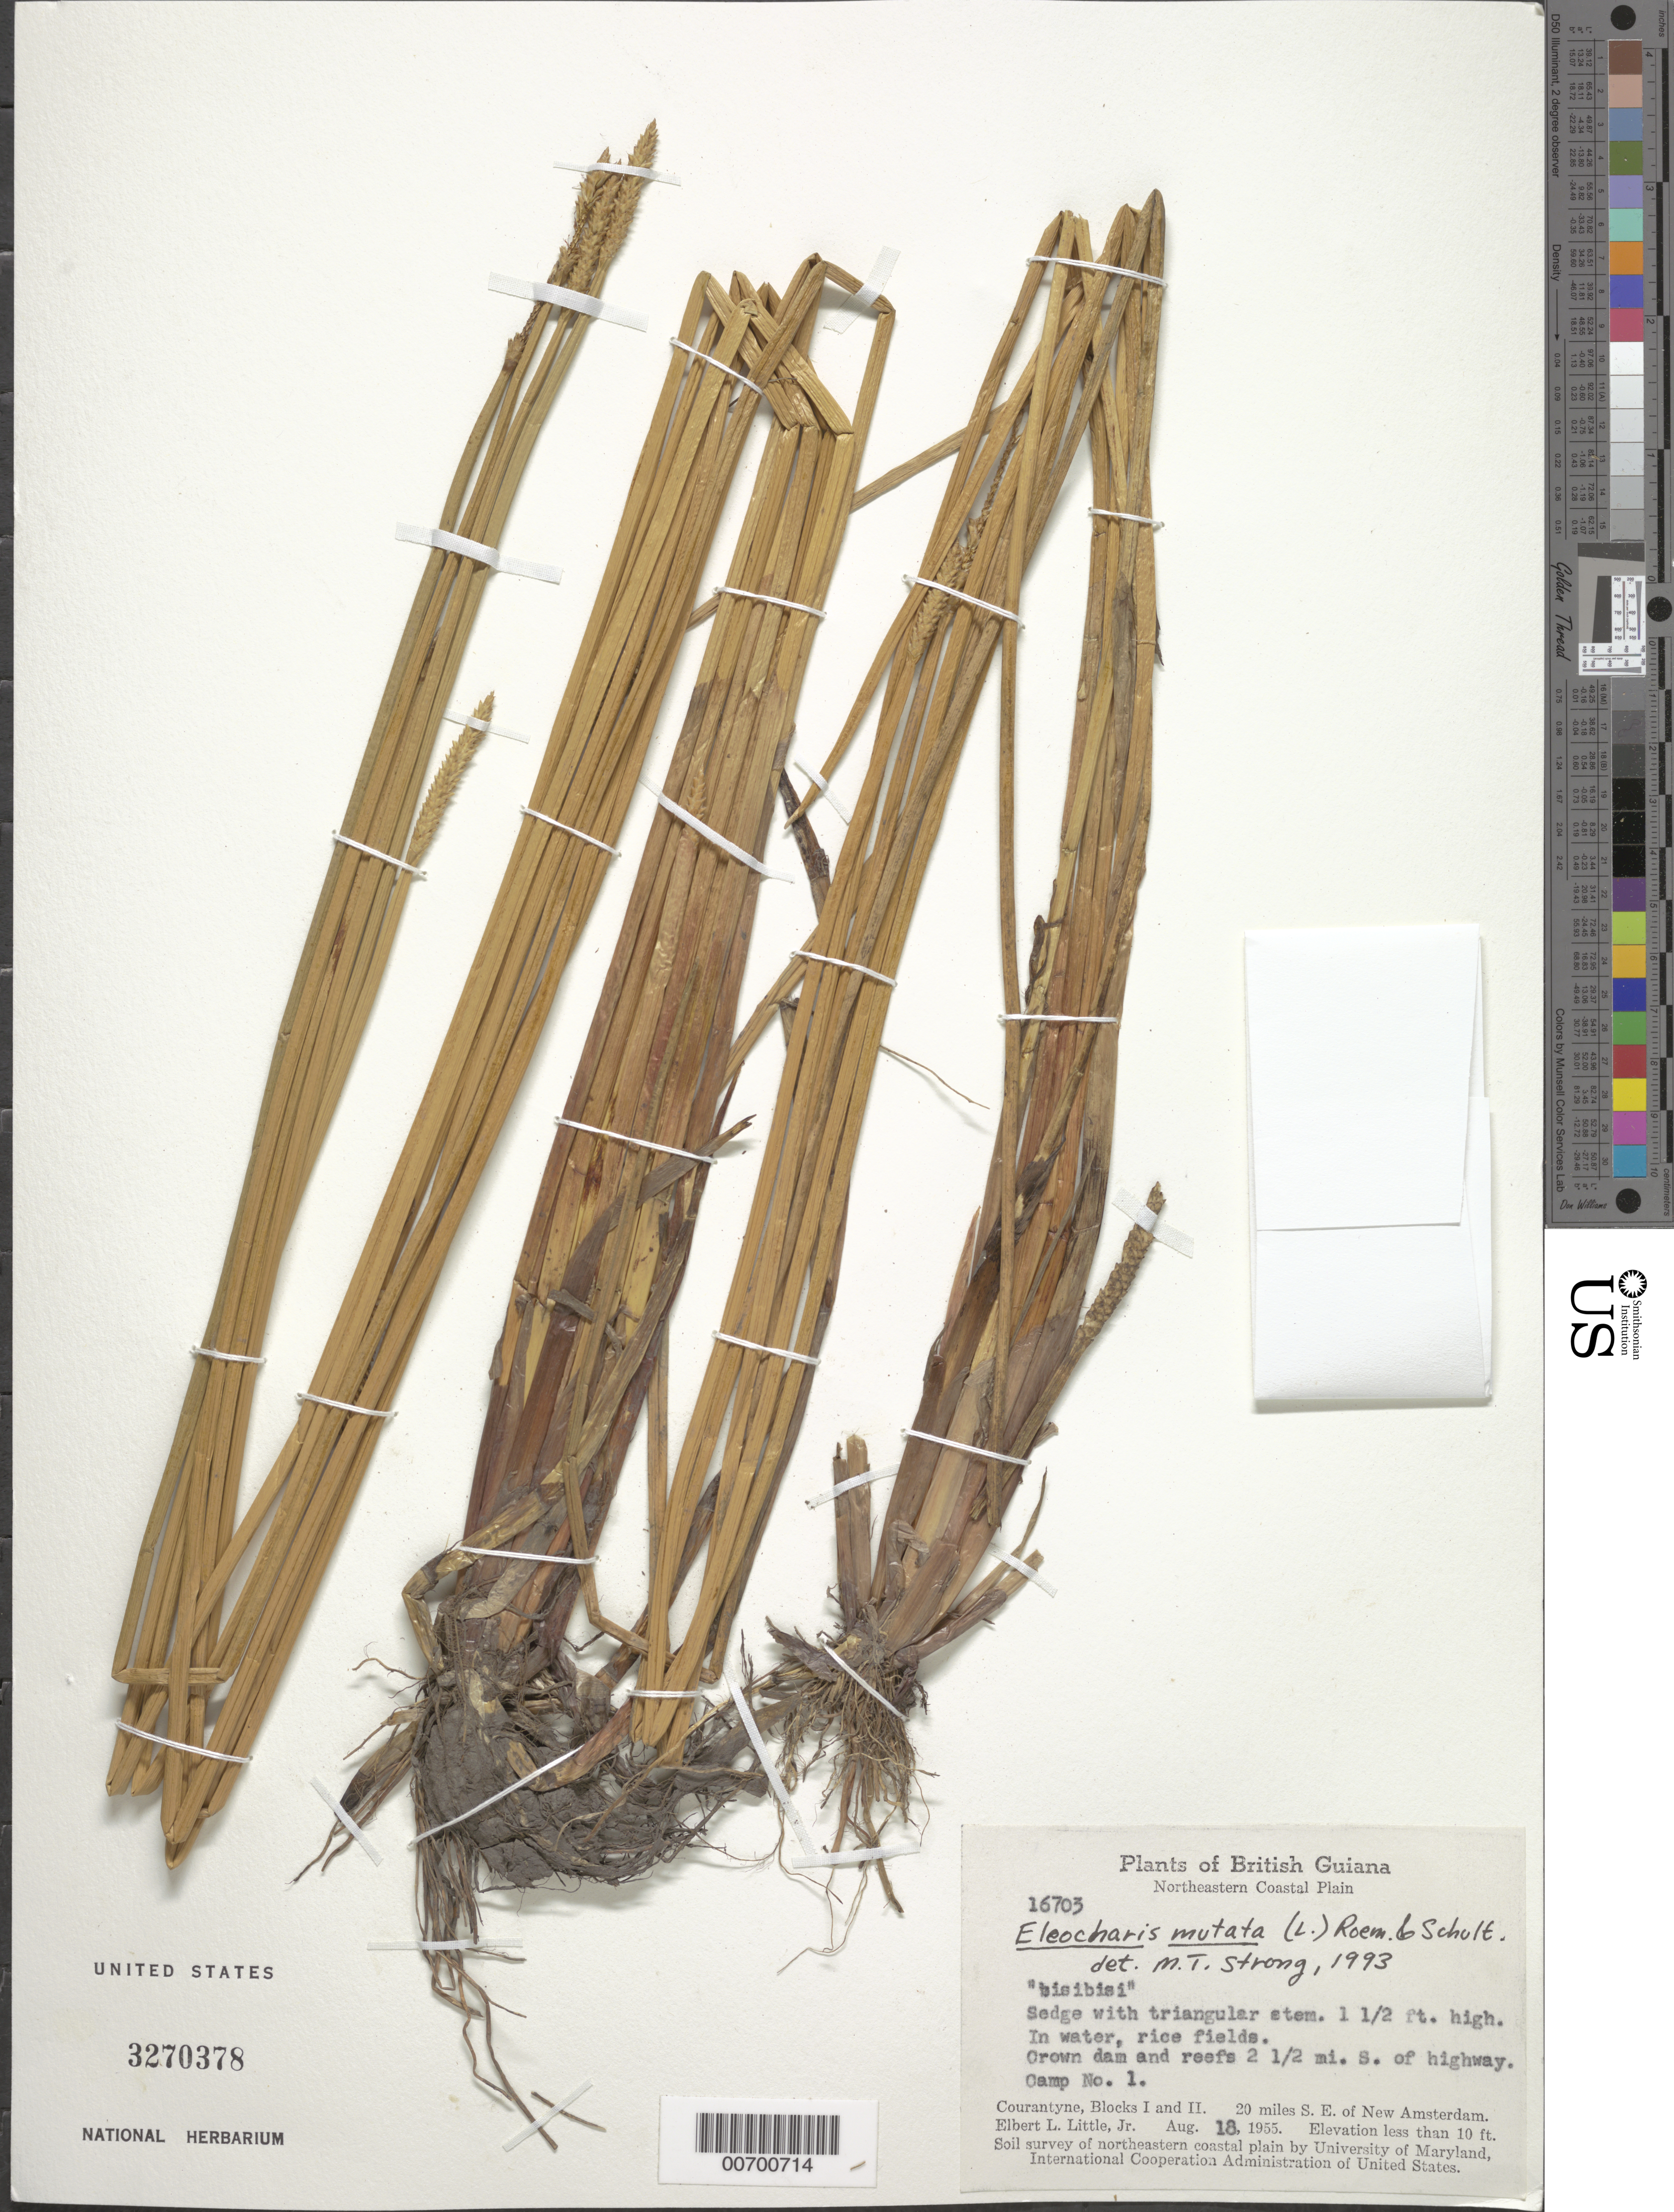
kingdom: Plantae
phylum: Tracheophyta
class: Liliopsida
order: Poales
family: Cyperaceae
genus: Eleocharis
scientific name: Eleocharis mutata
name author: (L.) Roem. & Schult.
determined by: Strong, M. T., (US), Smithsonian Institution - National Museum of Natural History (UNITED STATES)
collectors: E. L. Little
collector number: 16703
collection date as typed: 18-Aug-55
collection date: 1955-08-18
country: Guyana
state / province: E. Berbice-Corentyne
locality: Courantyne, Blocks I & II. 20 mi. SE of New Amsterdam, Camp No. 1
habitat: In water, rice fields, crown dam and reefs, 2.5 mi. S of highway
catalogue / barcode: US 3270378